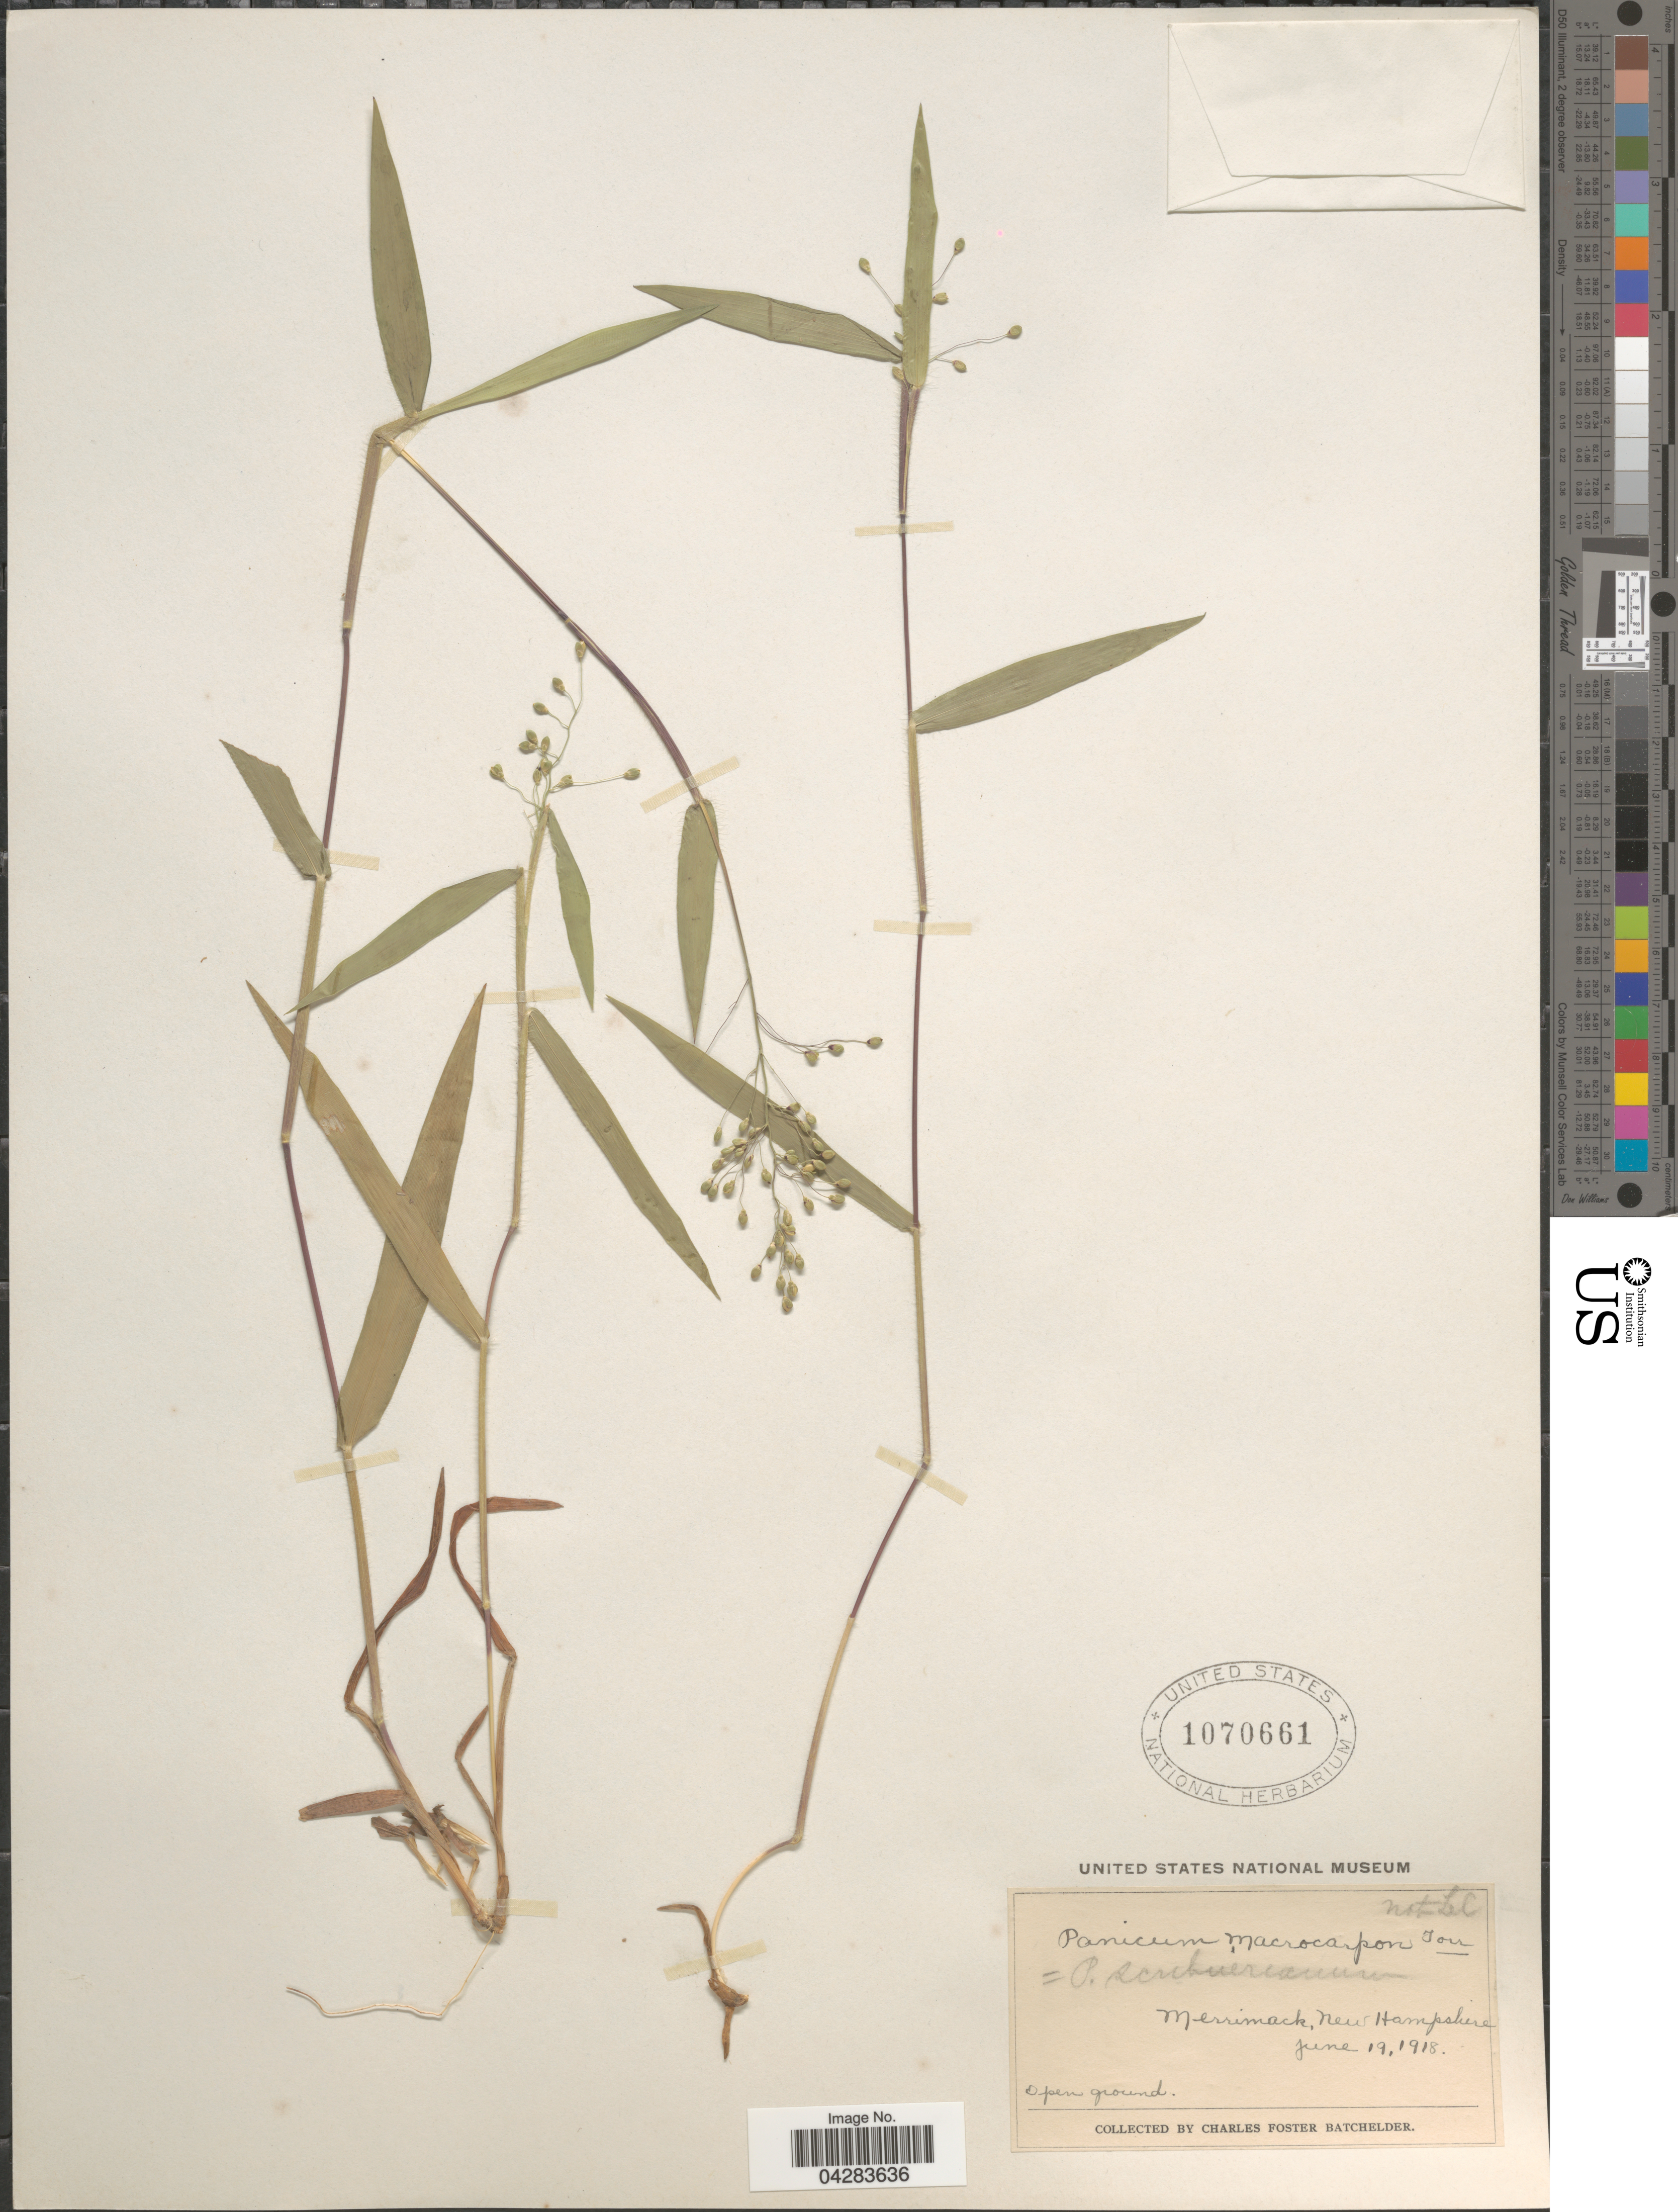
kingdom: Plantae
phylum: Tracheophyta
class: Liliopsida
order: Poales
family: Poaceae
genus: Dichanthelium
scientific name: Dichanthelium oligosanthes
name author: (Schult.) Gould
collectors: C. Batchelder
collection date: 1918-06-19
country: United States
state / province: New Hampshire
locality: Merrimack.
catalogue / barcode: US 1070661